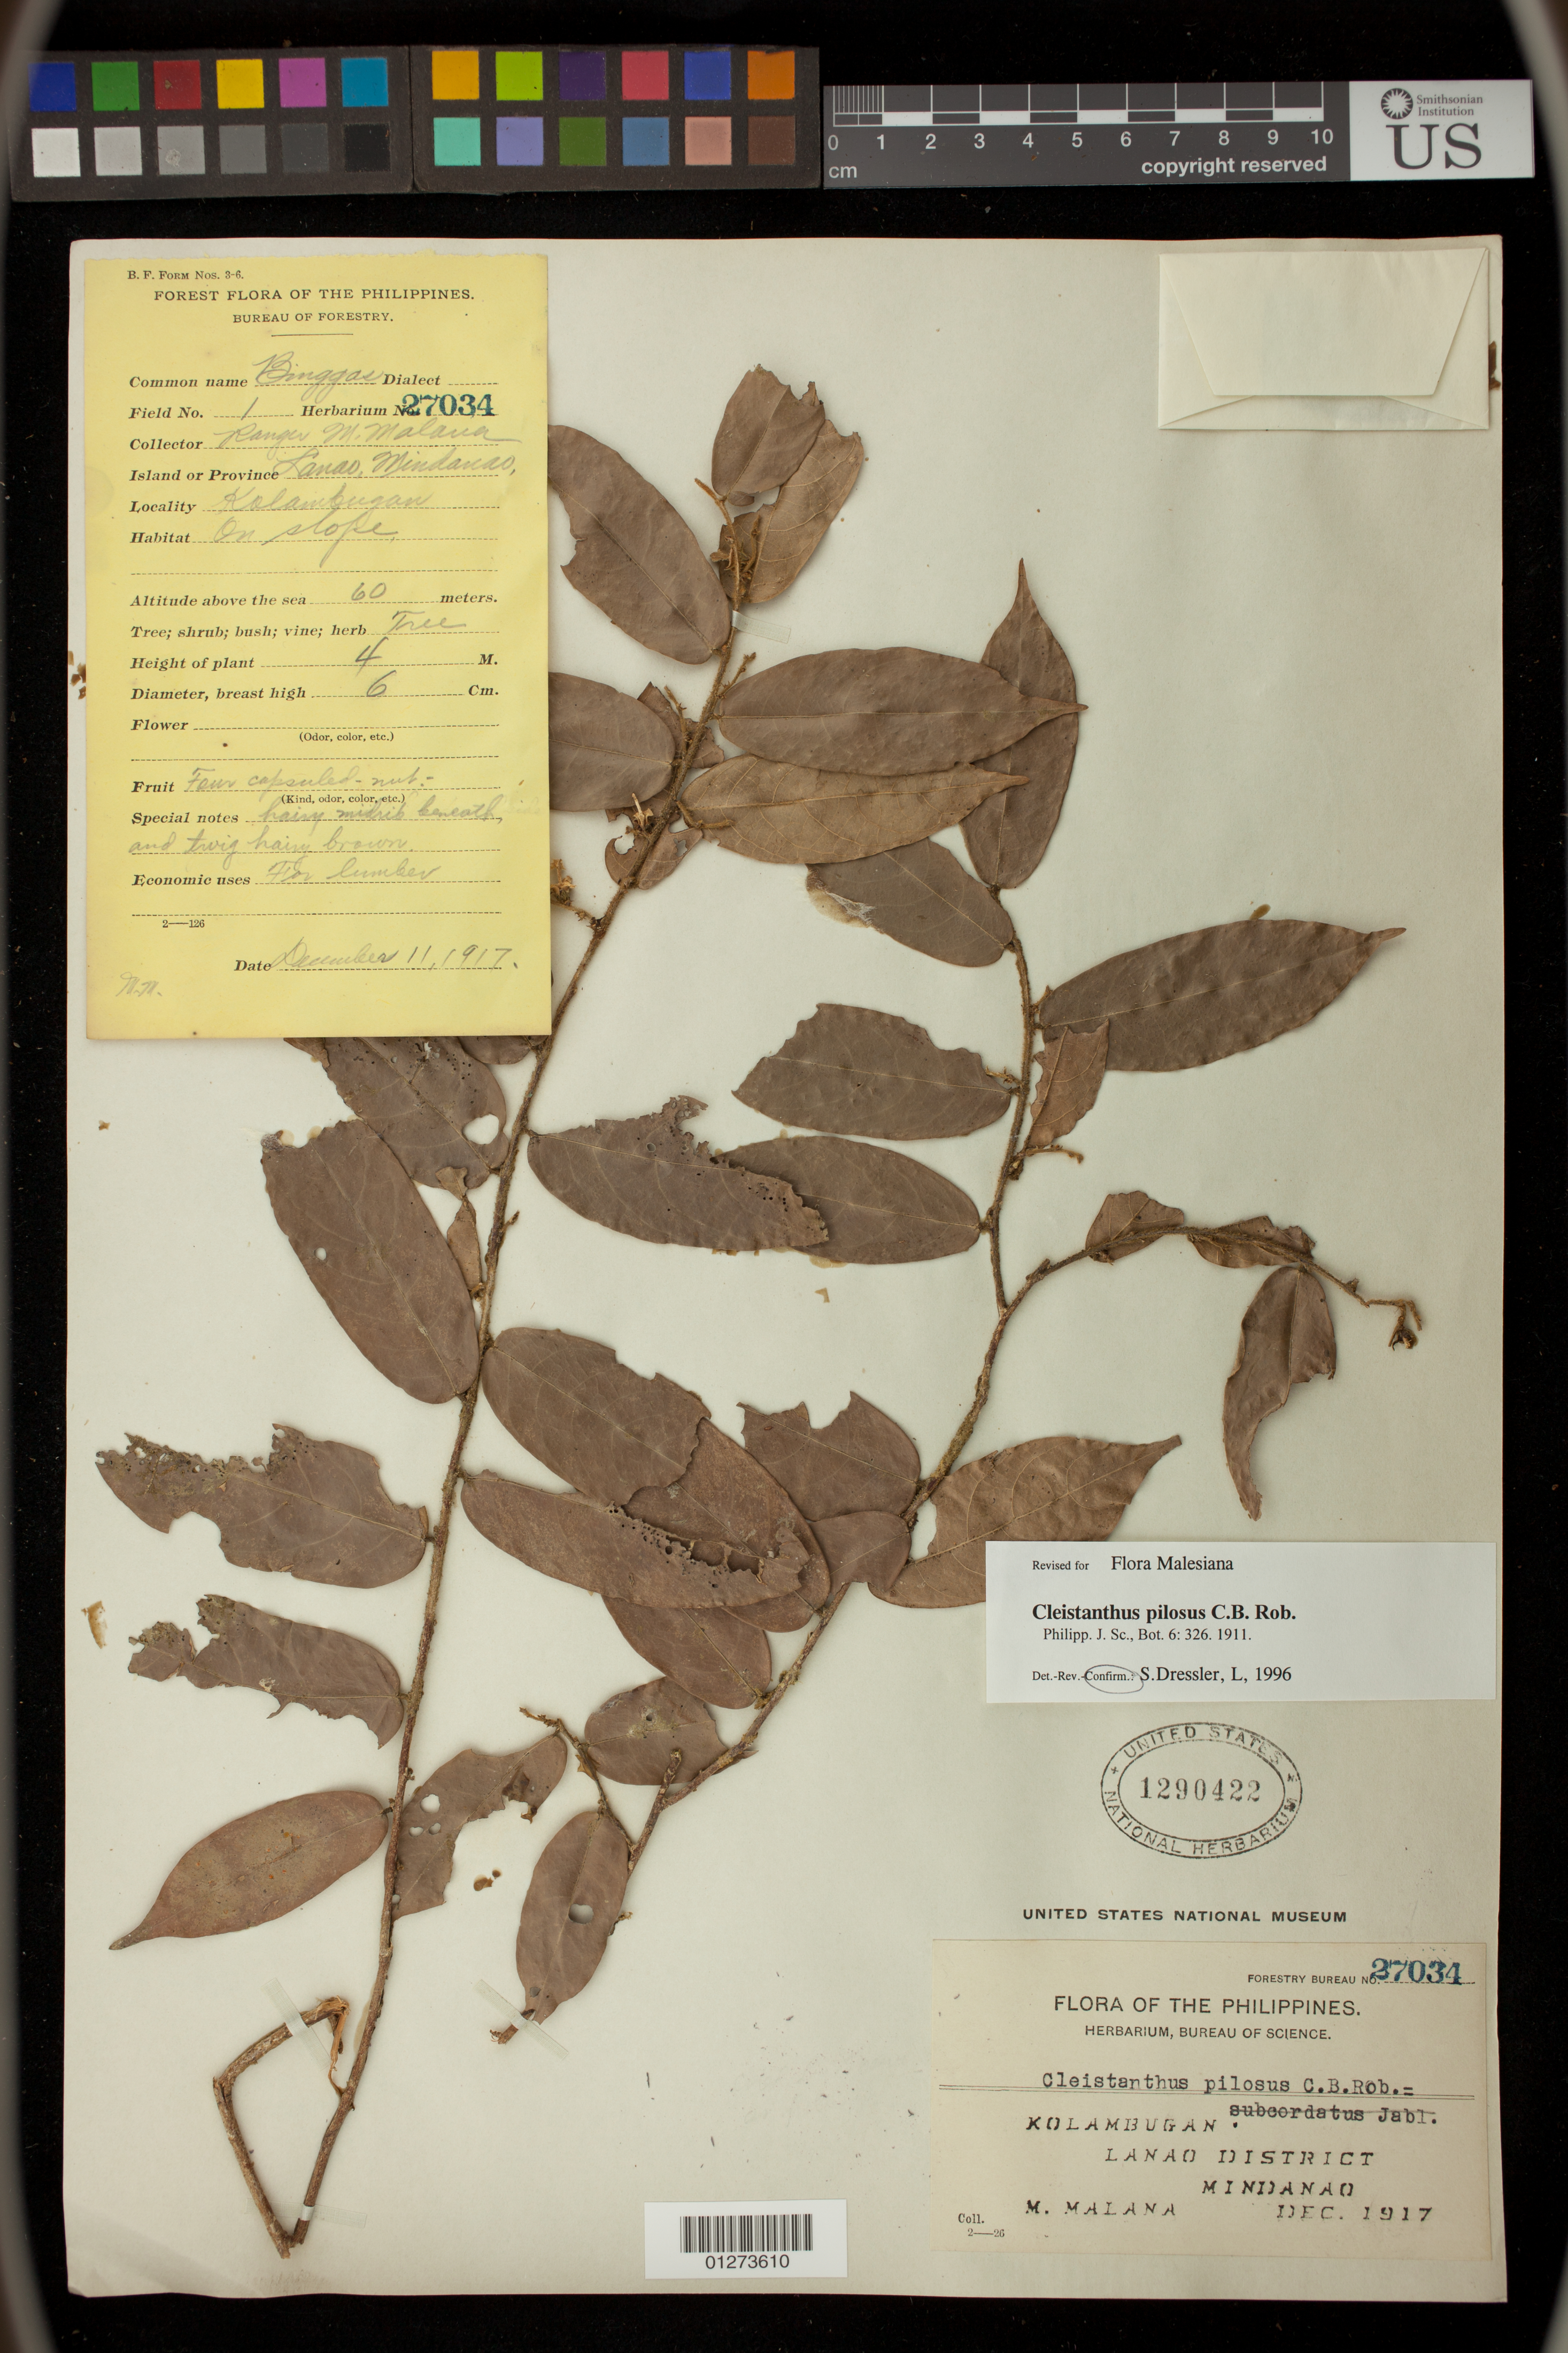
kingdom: Plantae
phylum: Tracheophyta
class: Magnoliopsida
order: Malpighiales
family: Phyllanthaceae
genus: Cleistanthus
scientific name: Cleistanthus pilosus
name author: C.B. Rob.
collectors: M. Malana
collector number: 27034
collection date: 1917-12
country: Philippines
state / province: Northern Mindanao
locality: Kolambugan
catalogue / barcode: US 1290422